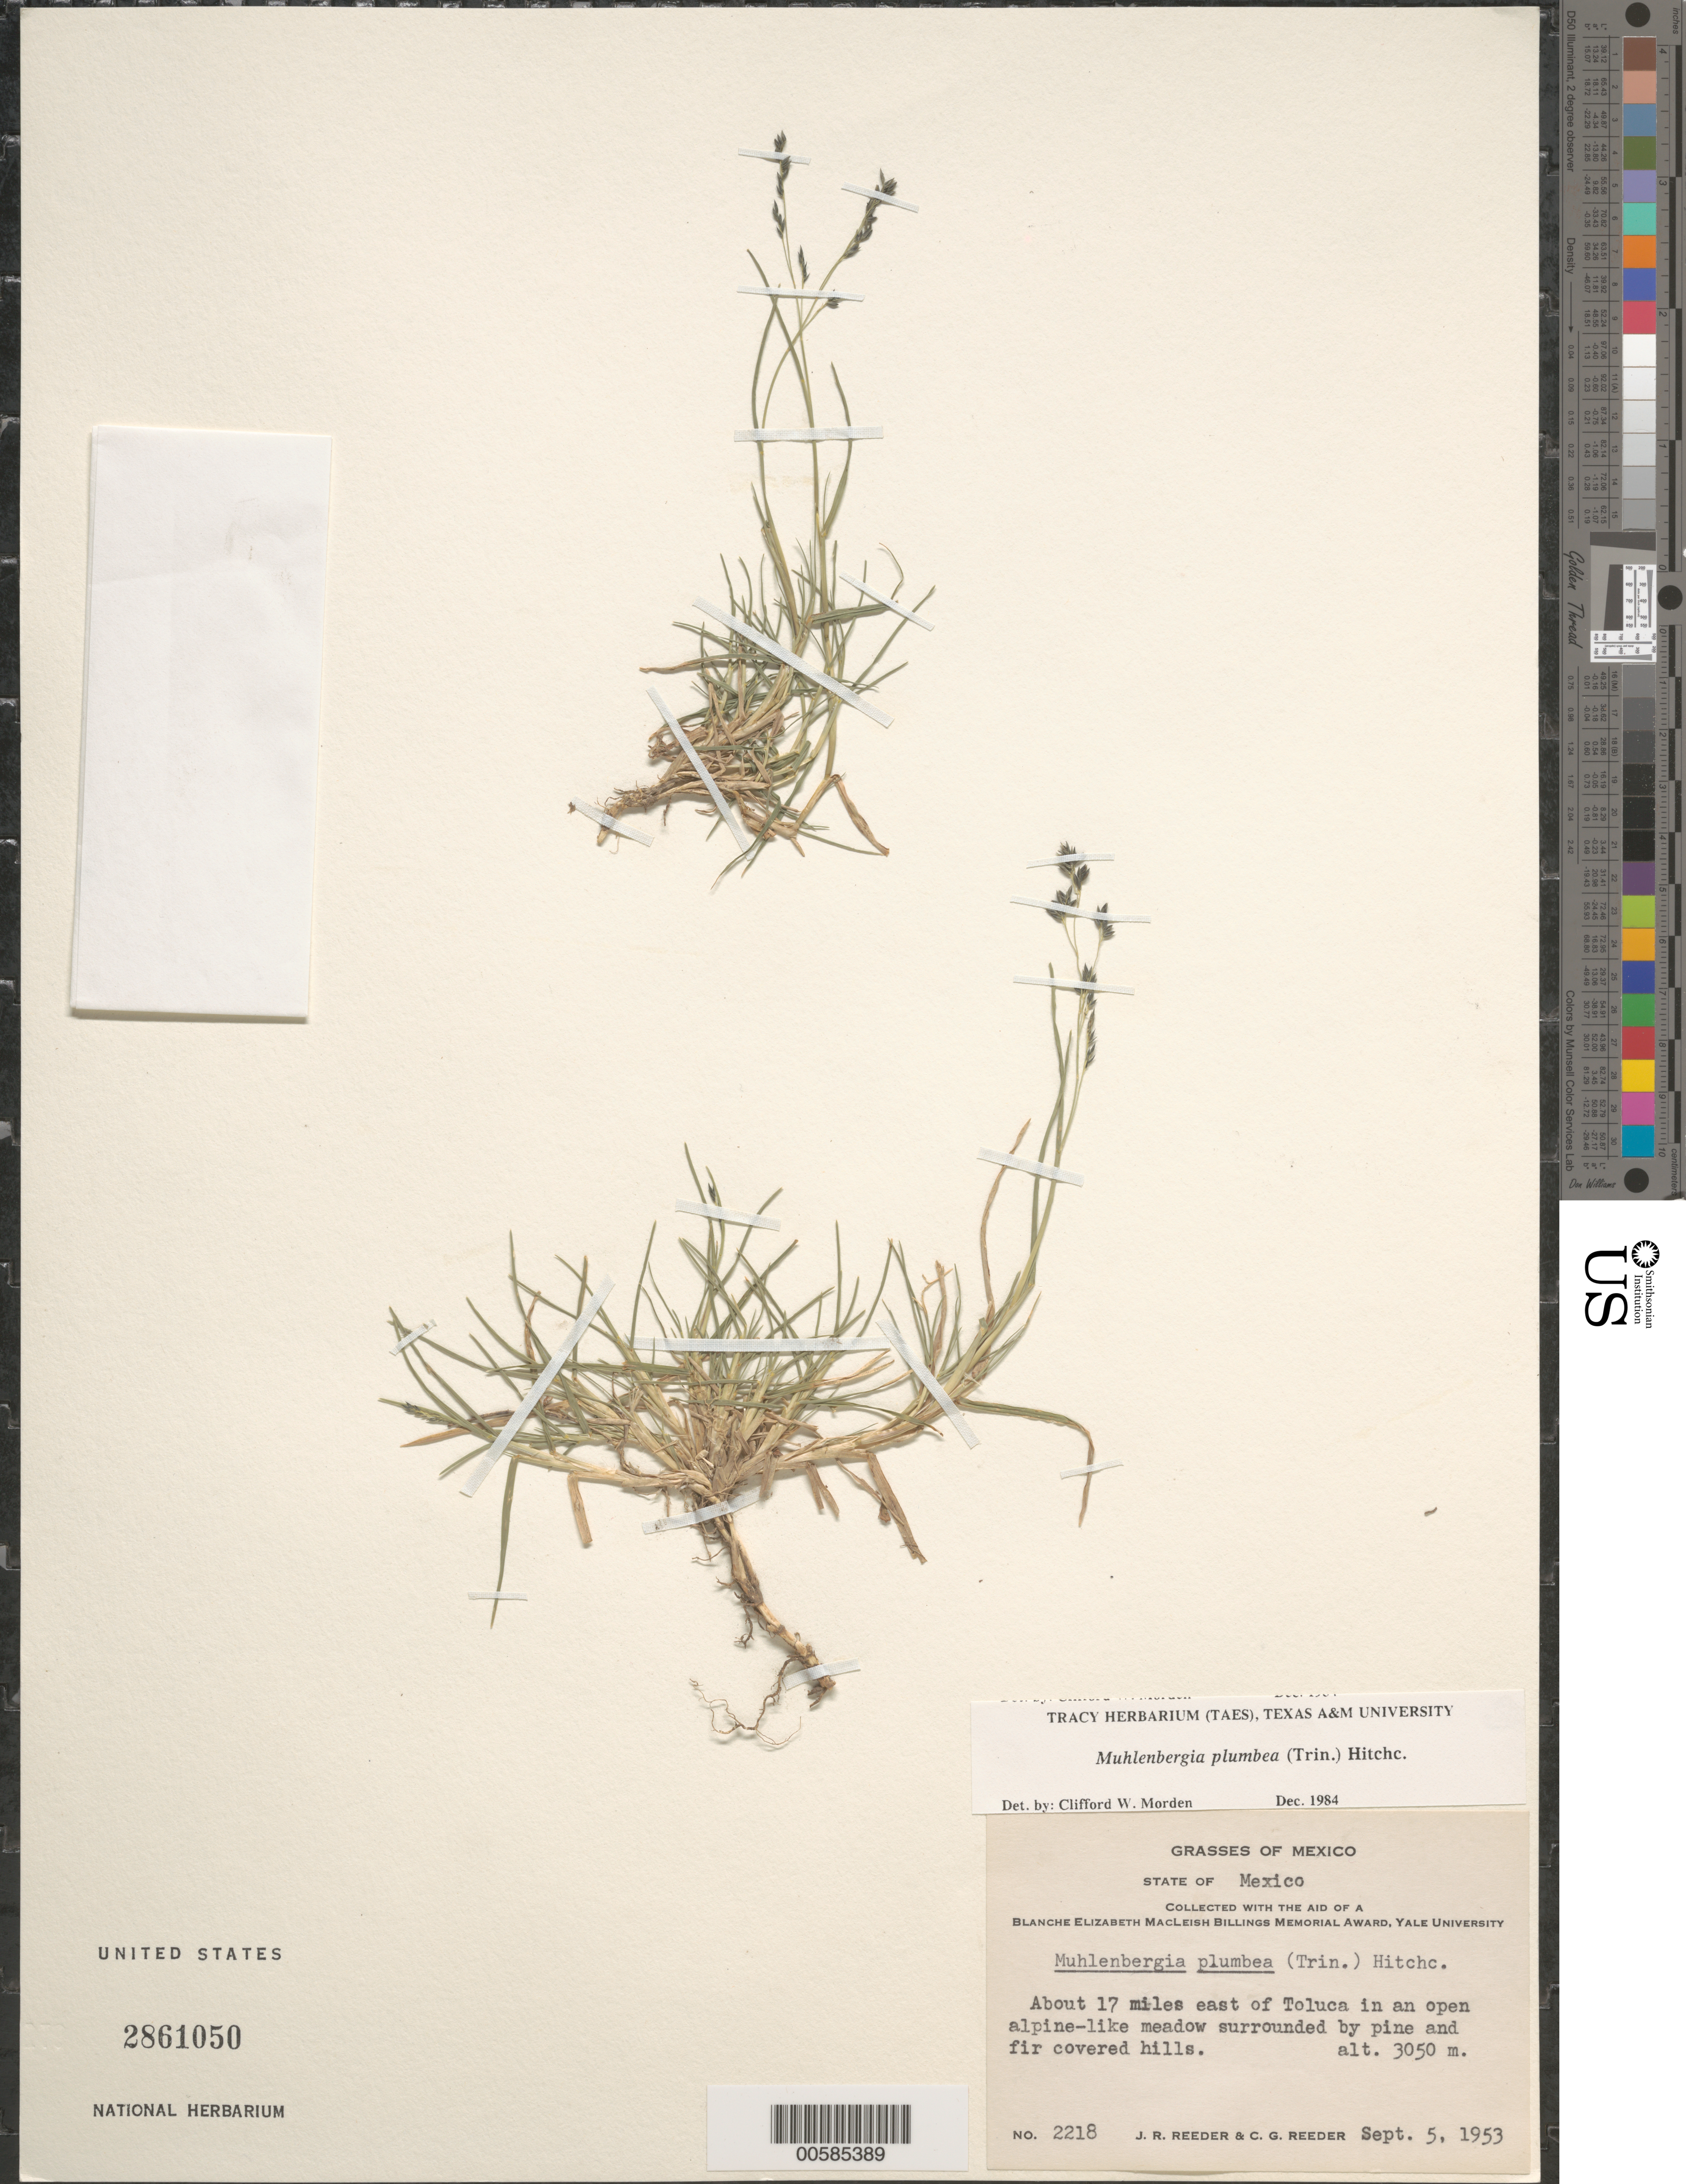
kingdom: Plantae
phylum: Tracheophyta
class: Liliopsida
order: Poales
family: Poaceae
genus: Muhlenbergia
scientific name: Muhlenbergia plumbea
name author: (Trin.) Hitchc.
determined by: Morden, C. W.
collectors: J. R. Reeder & C. G. Reeder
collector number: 2218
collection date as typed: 5 Sep 1953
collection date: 1953-09-05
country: Mexico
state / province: México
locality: Ca 17 mi E of Toluca.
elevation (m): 3050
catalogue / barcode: US 2861050